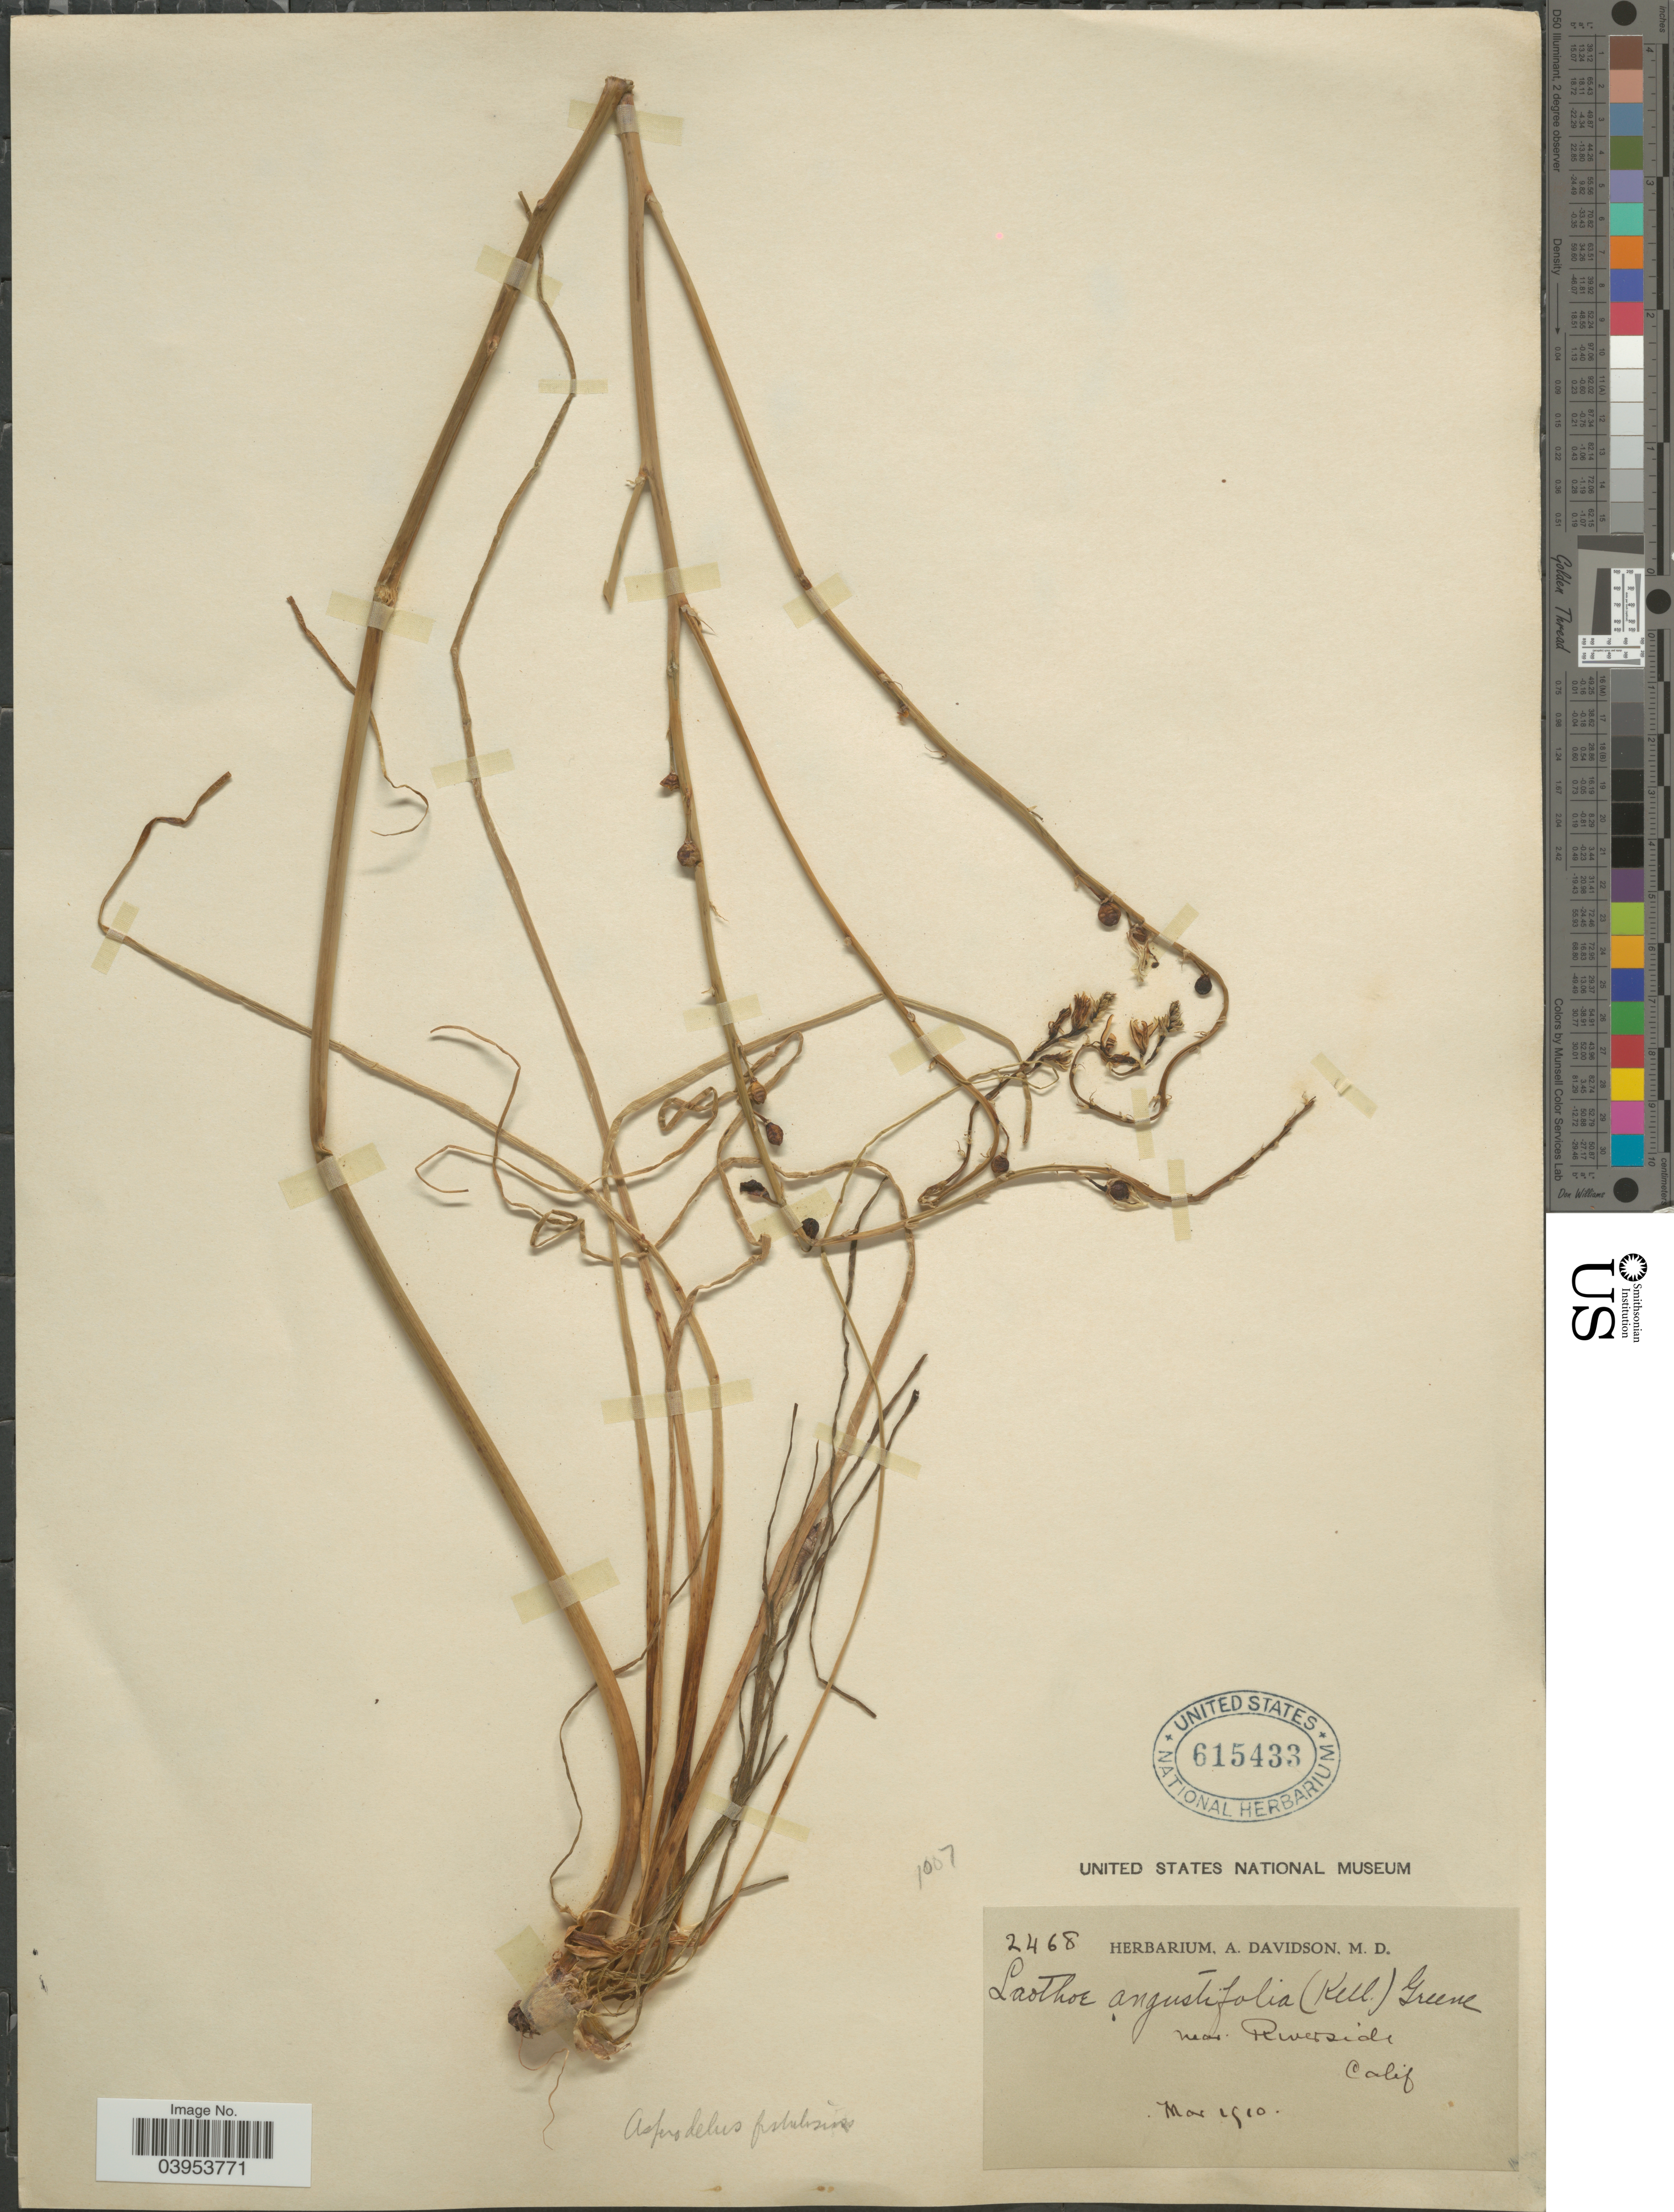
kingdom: Plantae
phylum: Tracheophyta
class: Liliopsida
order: Asparagales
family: Asphodelaceae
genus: Asphodelus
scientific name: Asphodelus fistulosus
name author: L.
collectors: ex herb. A. Davidson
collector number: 2468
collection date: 1910-03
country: United States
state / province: California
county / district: Riverside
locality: Near Riverside.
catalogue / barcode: US 615433